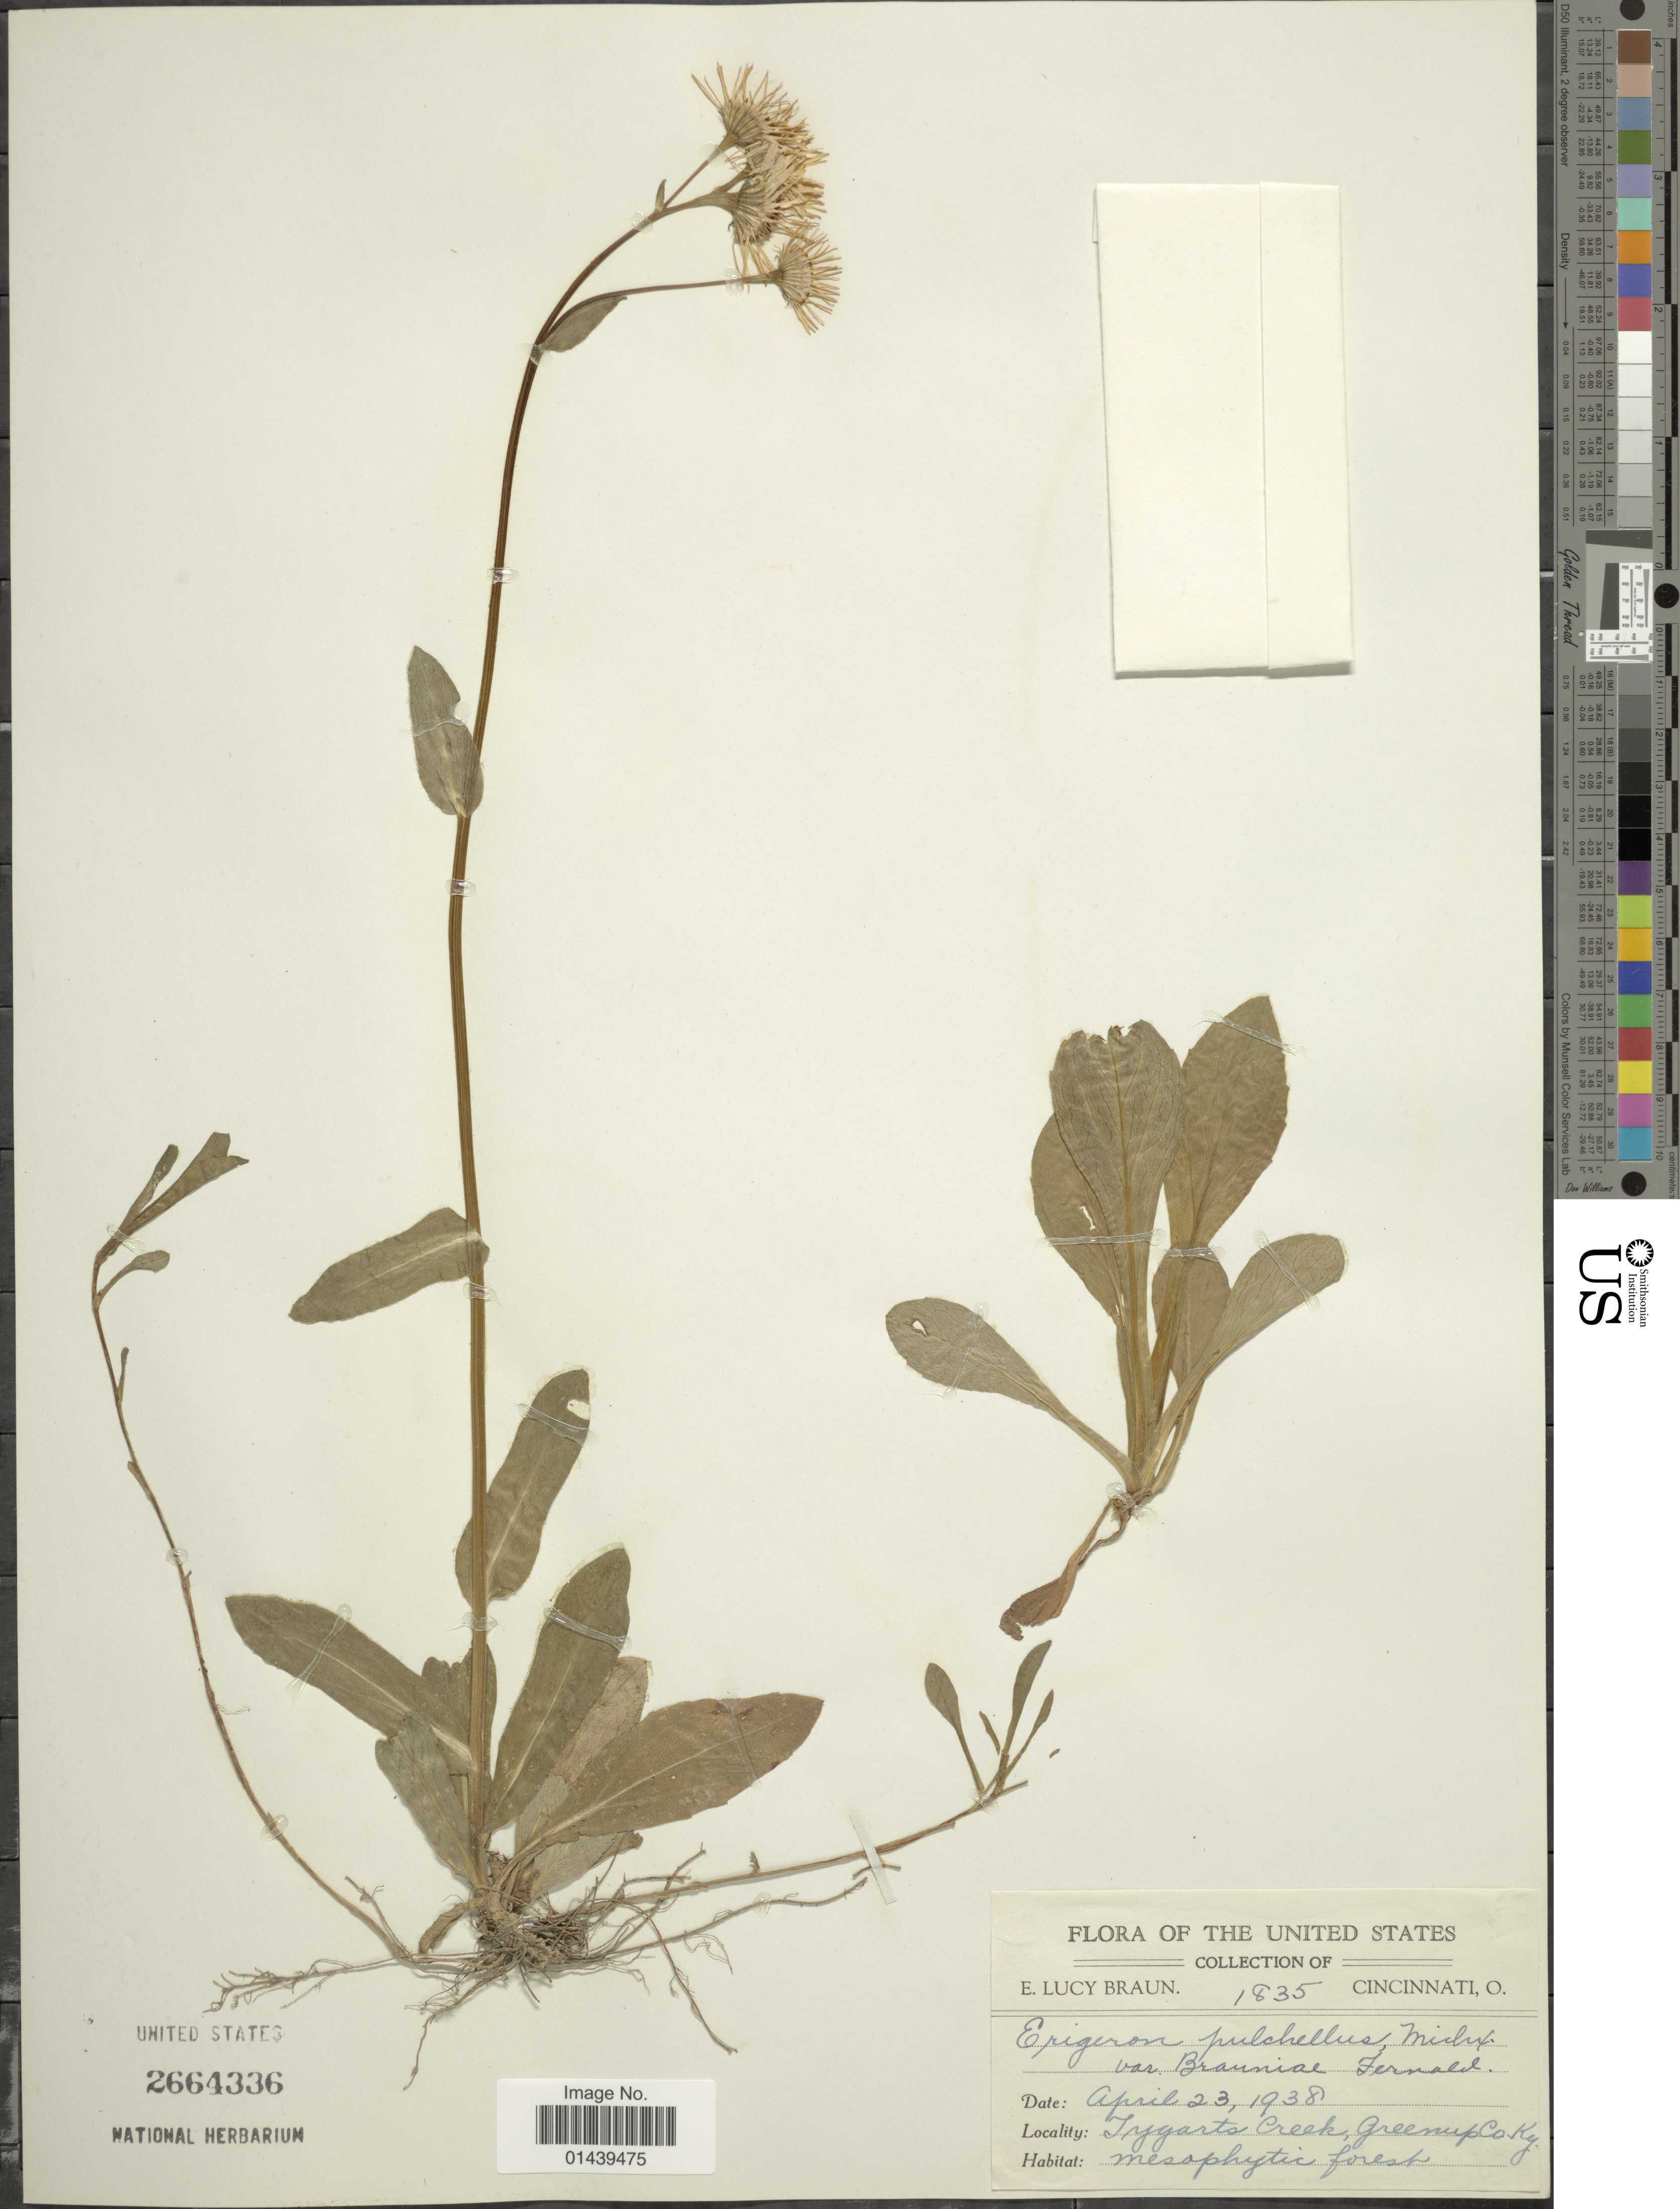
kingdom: Plantae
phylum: Tracheophyta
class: Magnoliopsida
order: Asterales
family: Asteraceae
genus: Erigeron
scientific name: Erigeron pulchellus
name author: Michx.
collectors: E. L. Braun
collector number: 1835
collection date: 1938-04-23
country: United States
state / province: Kentucky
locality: Tygarts Creek, Greenup Co.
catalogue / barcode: US 2664336